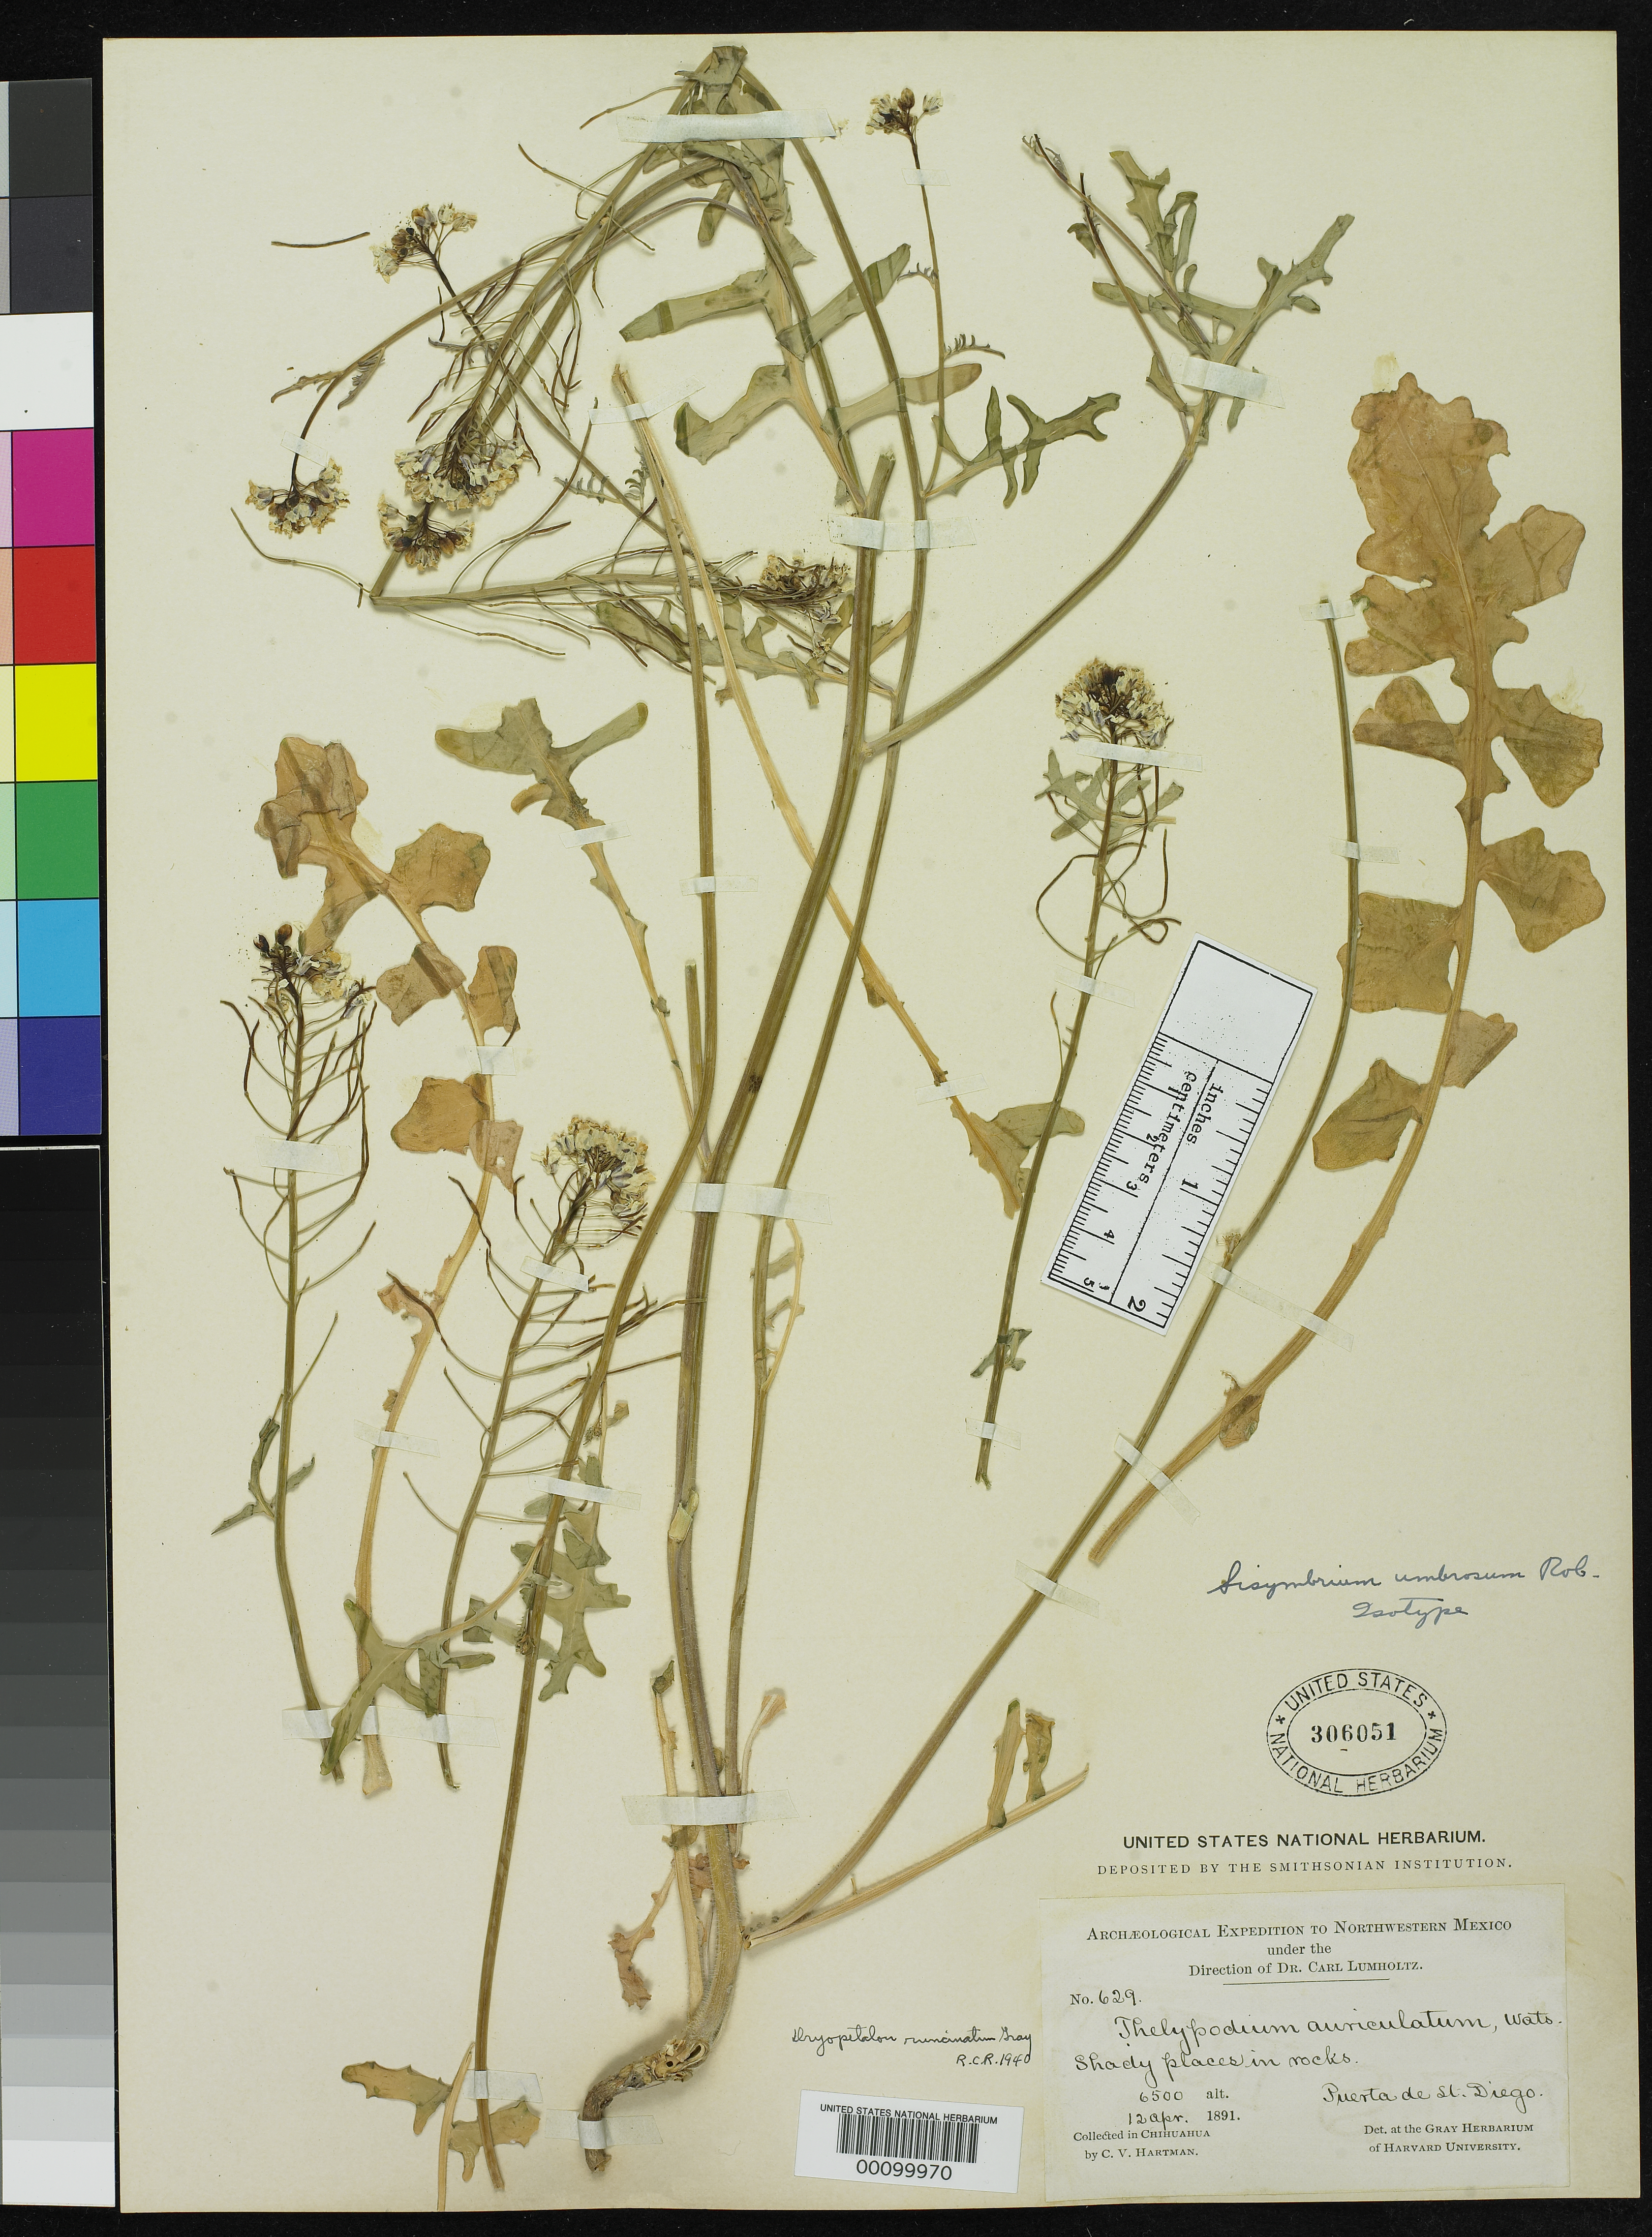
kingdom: Plantae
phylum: Tracheophyta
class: Magnoliopsida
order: Brassicales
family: Brassicaceae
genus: Sisymbrium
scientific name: Sisymbrium umbrosum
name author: B.L. Rob.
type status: Isotype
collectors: C. V. Hartman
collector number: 629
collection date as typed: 12 Apr 1891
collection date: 1891-04-12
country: Mexico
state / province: Chihuahua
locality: Puerta de St. Diego.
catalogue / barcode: US 306051